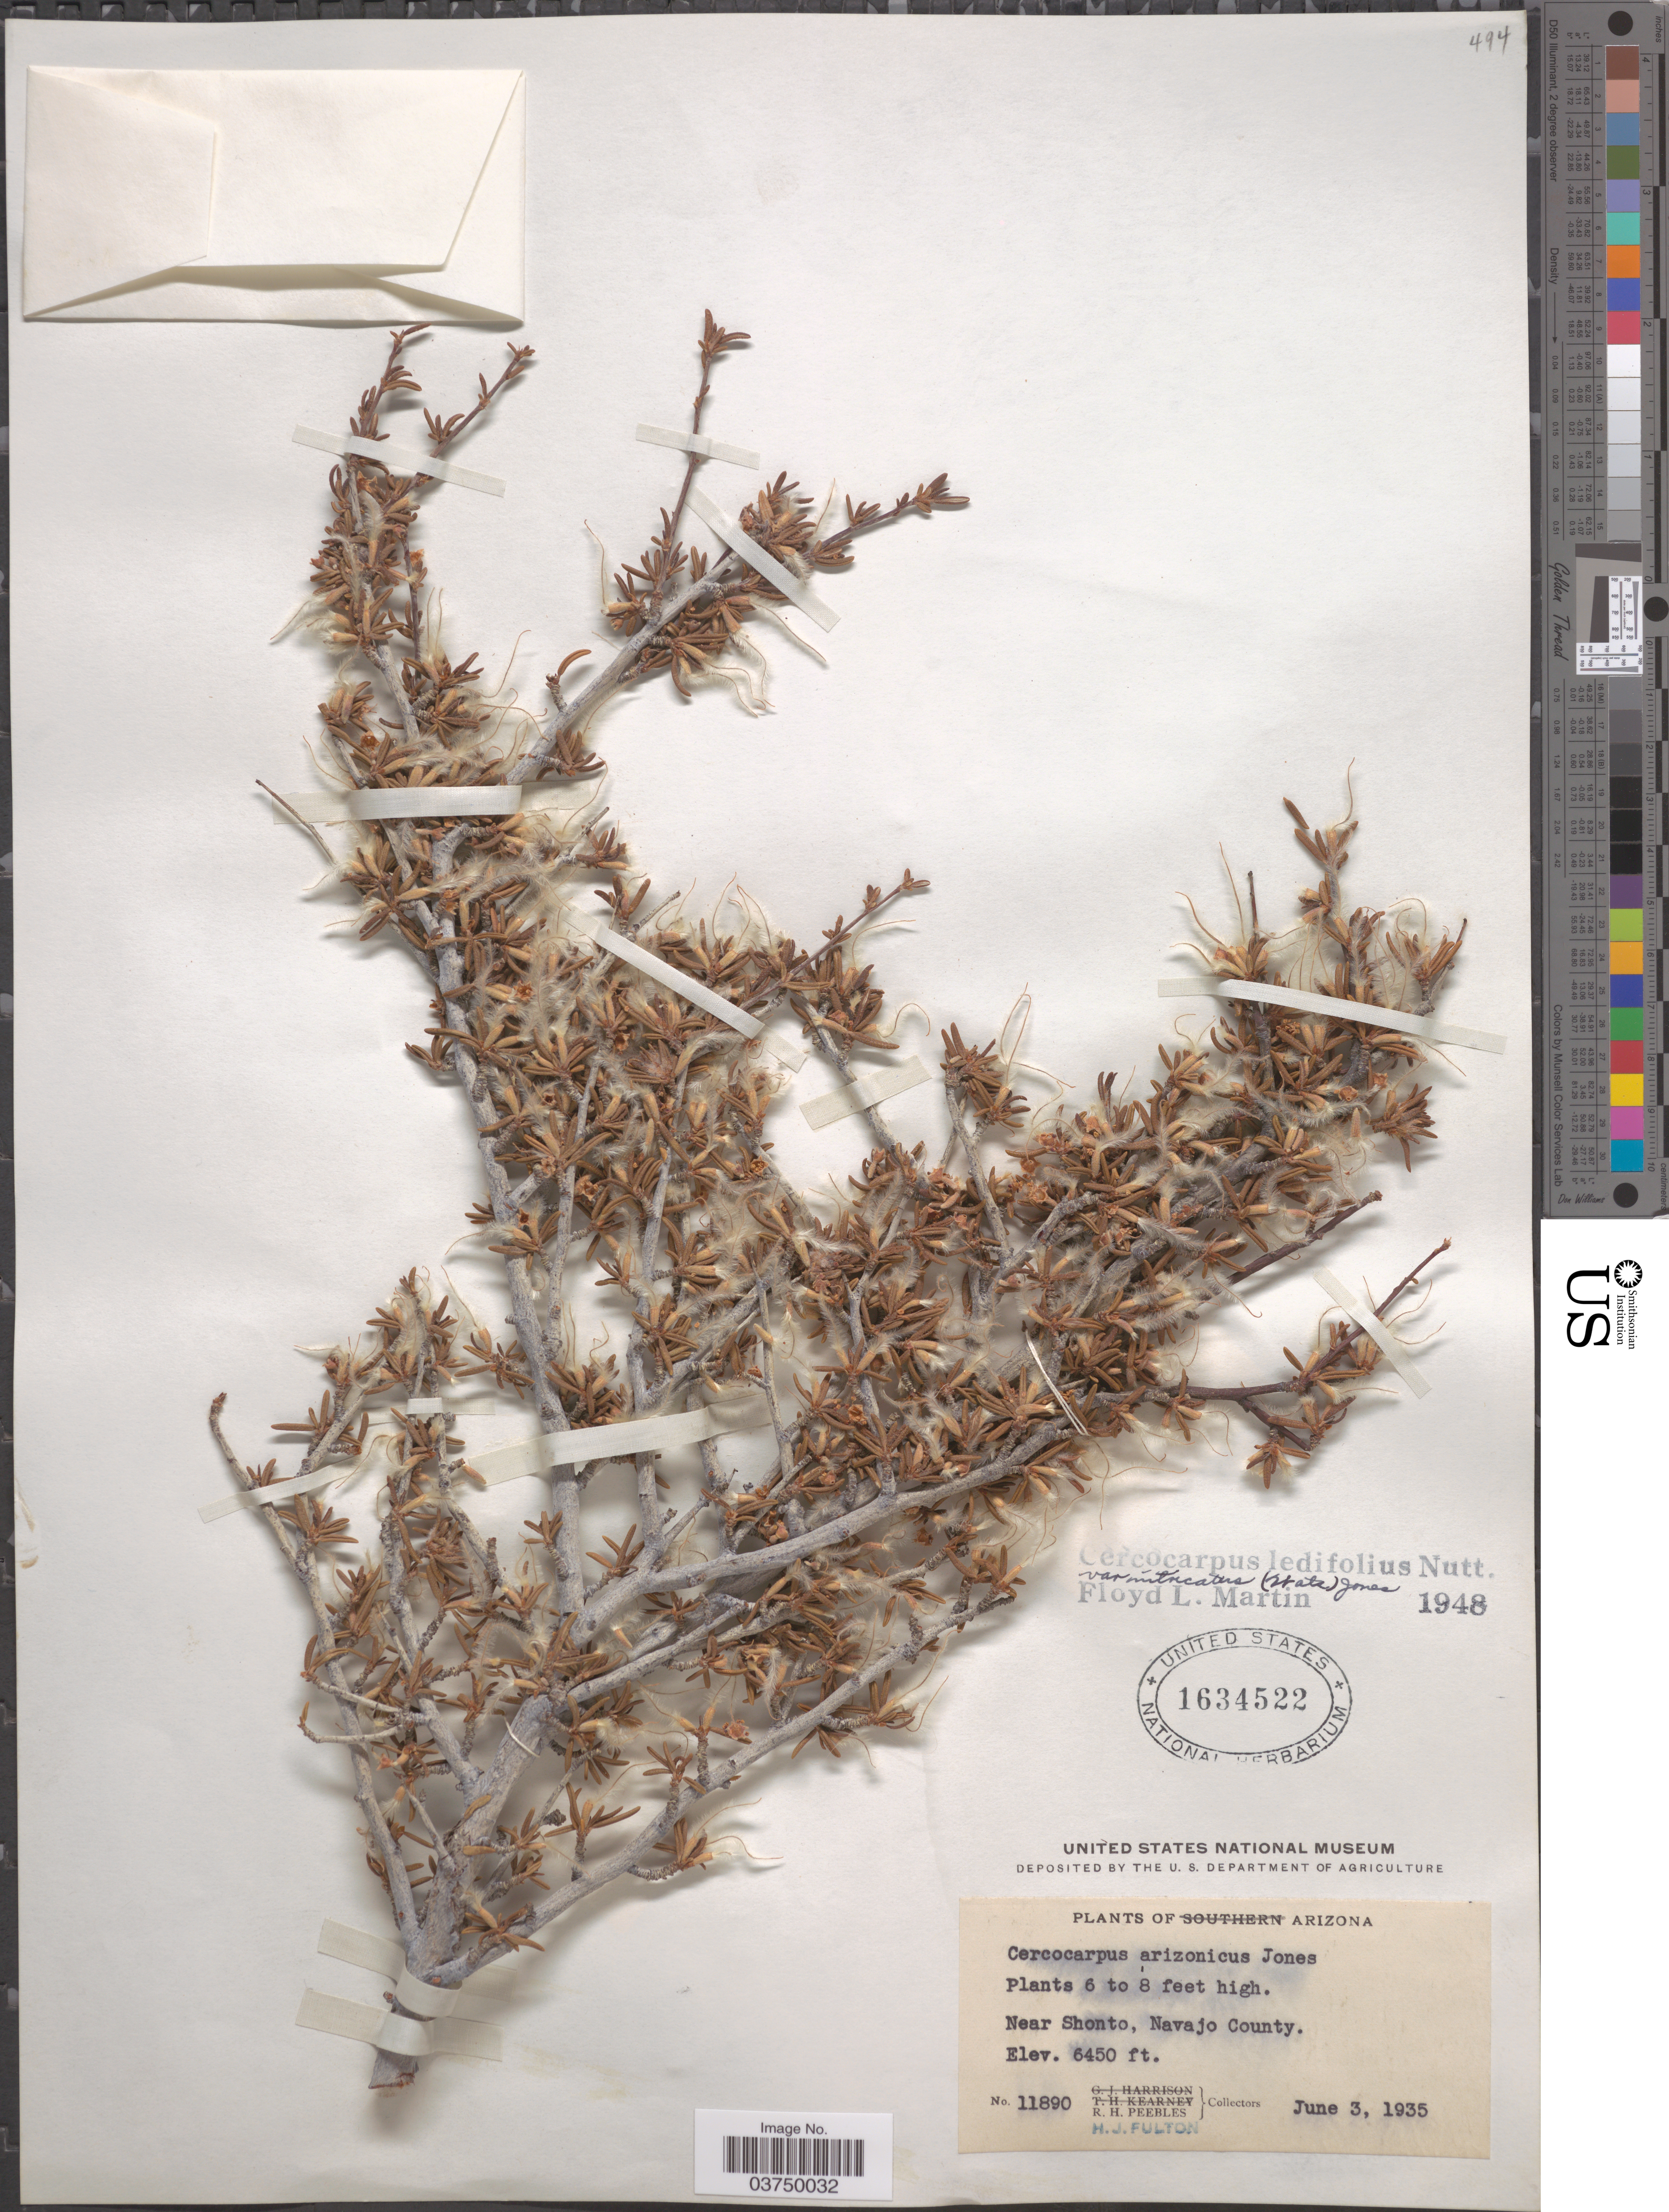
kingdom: Plantae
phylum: Tracheophyta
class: Magnoliopsida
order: Rosales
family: Rosaceae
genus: Cercocarpus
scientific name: Cercocarpus ledifolius var. intricatus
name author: Nutt.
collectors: R. H. Peebles & H. Fulton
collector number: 11890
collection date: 1935-06-03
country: United States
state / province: Arizona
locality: Near Shonto, Navajo County.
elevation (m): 1966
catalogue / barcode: US 1634522